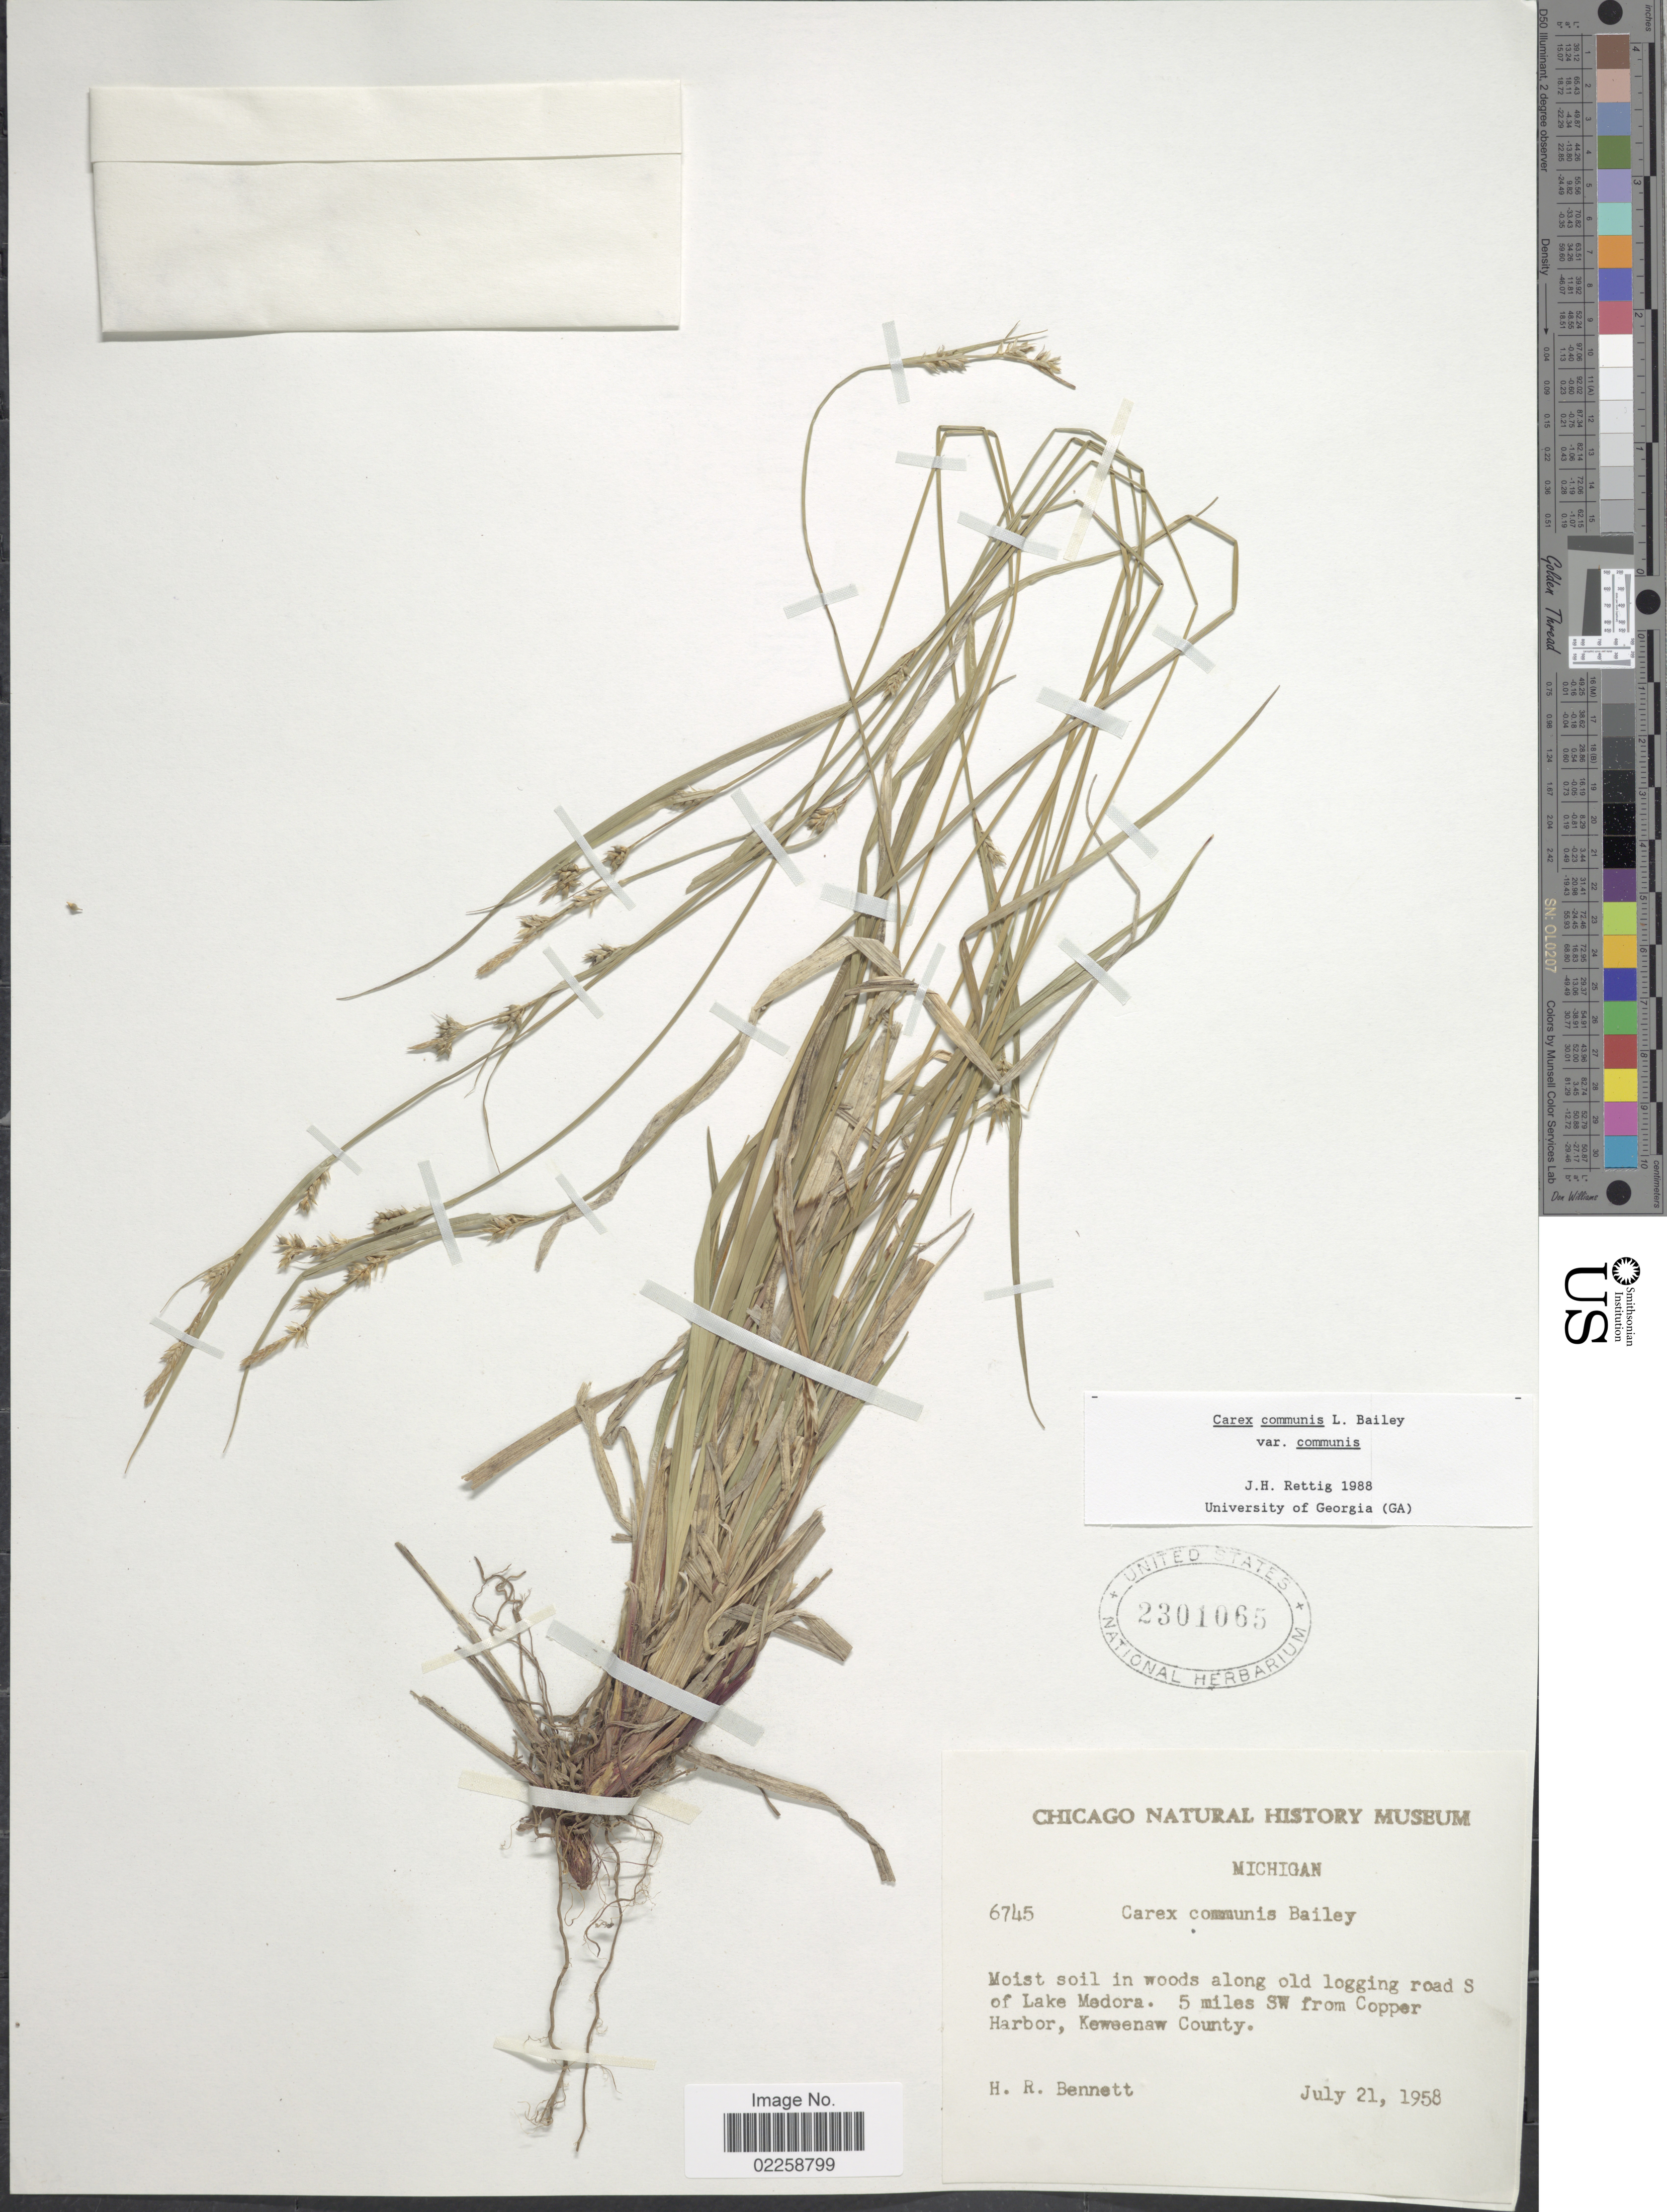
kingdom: Plantae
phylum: Tracheophyta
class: Liliopsida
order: Poales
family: Cyperaceae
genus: Carex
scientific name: Carex communis var. communis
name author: L.H. Bailey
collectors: H. R. Bennett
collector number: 6745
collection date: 1958-07-21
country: United States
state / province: Michigan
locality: Moist soil in woods along old logging road S of Lake Medora, 5 miles SW from Copper Harbor, Keweenaw County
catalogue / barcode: US 2301065